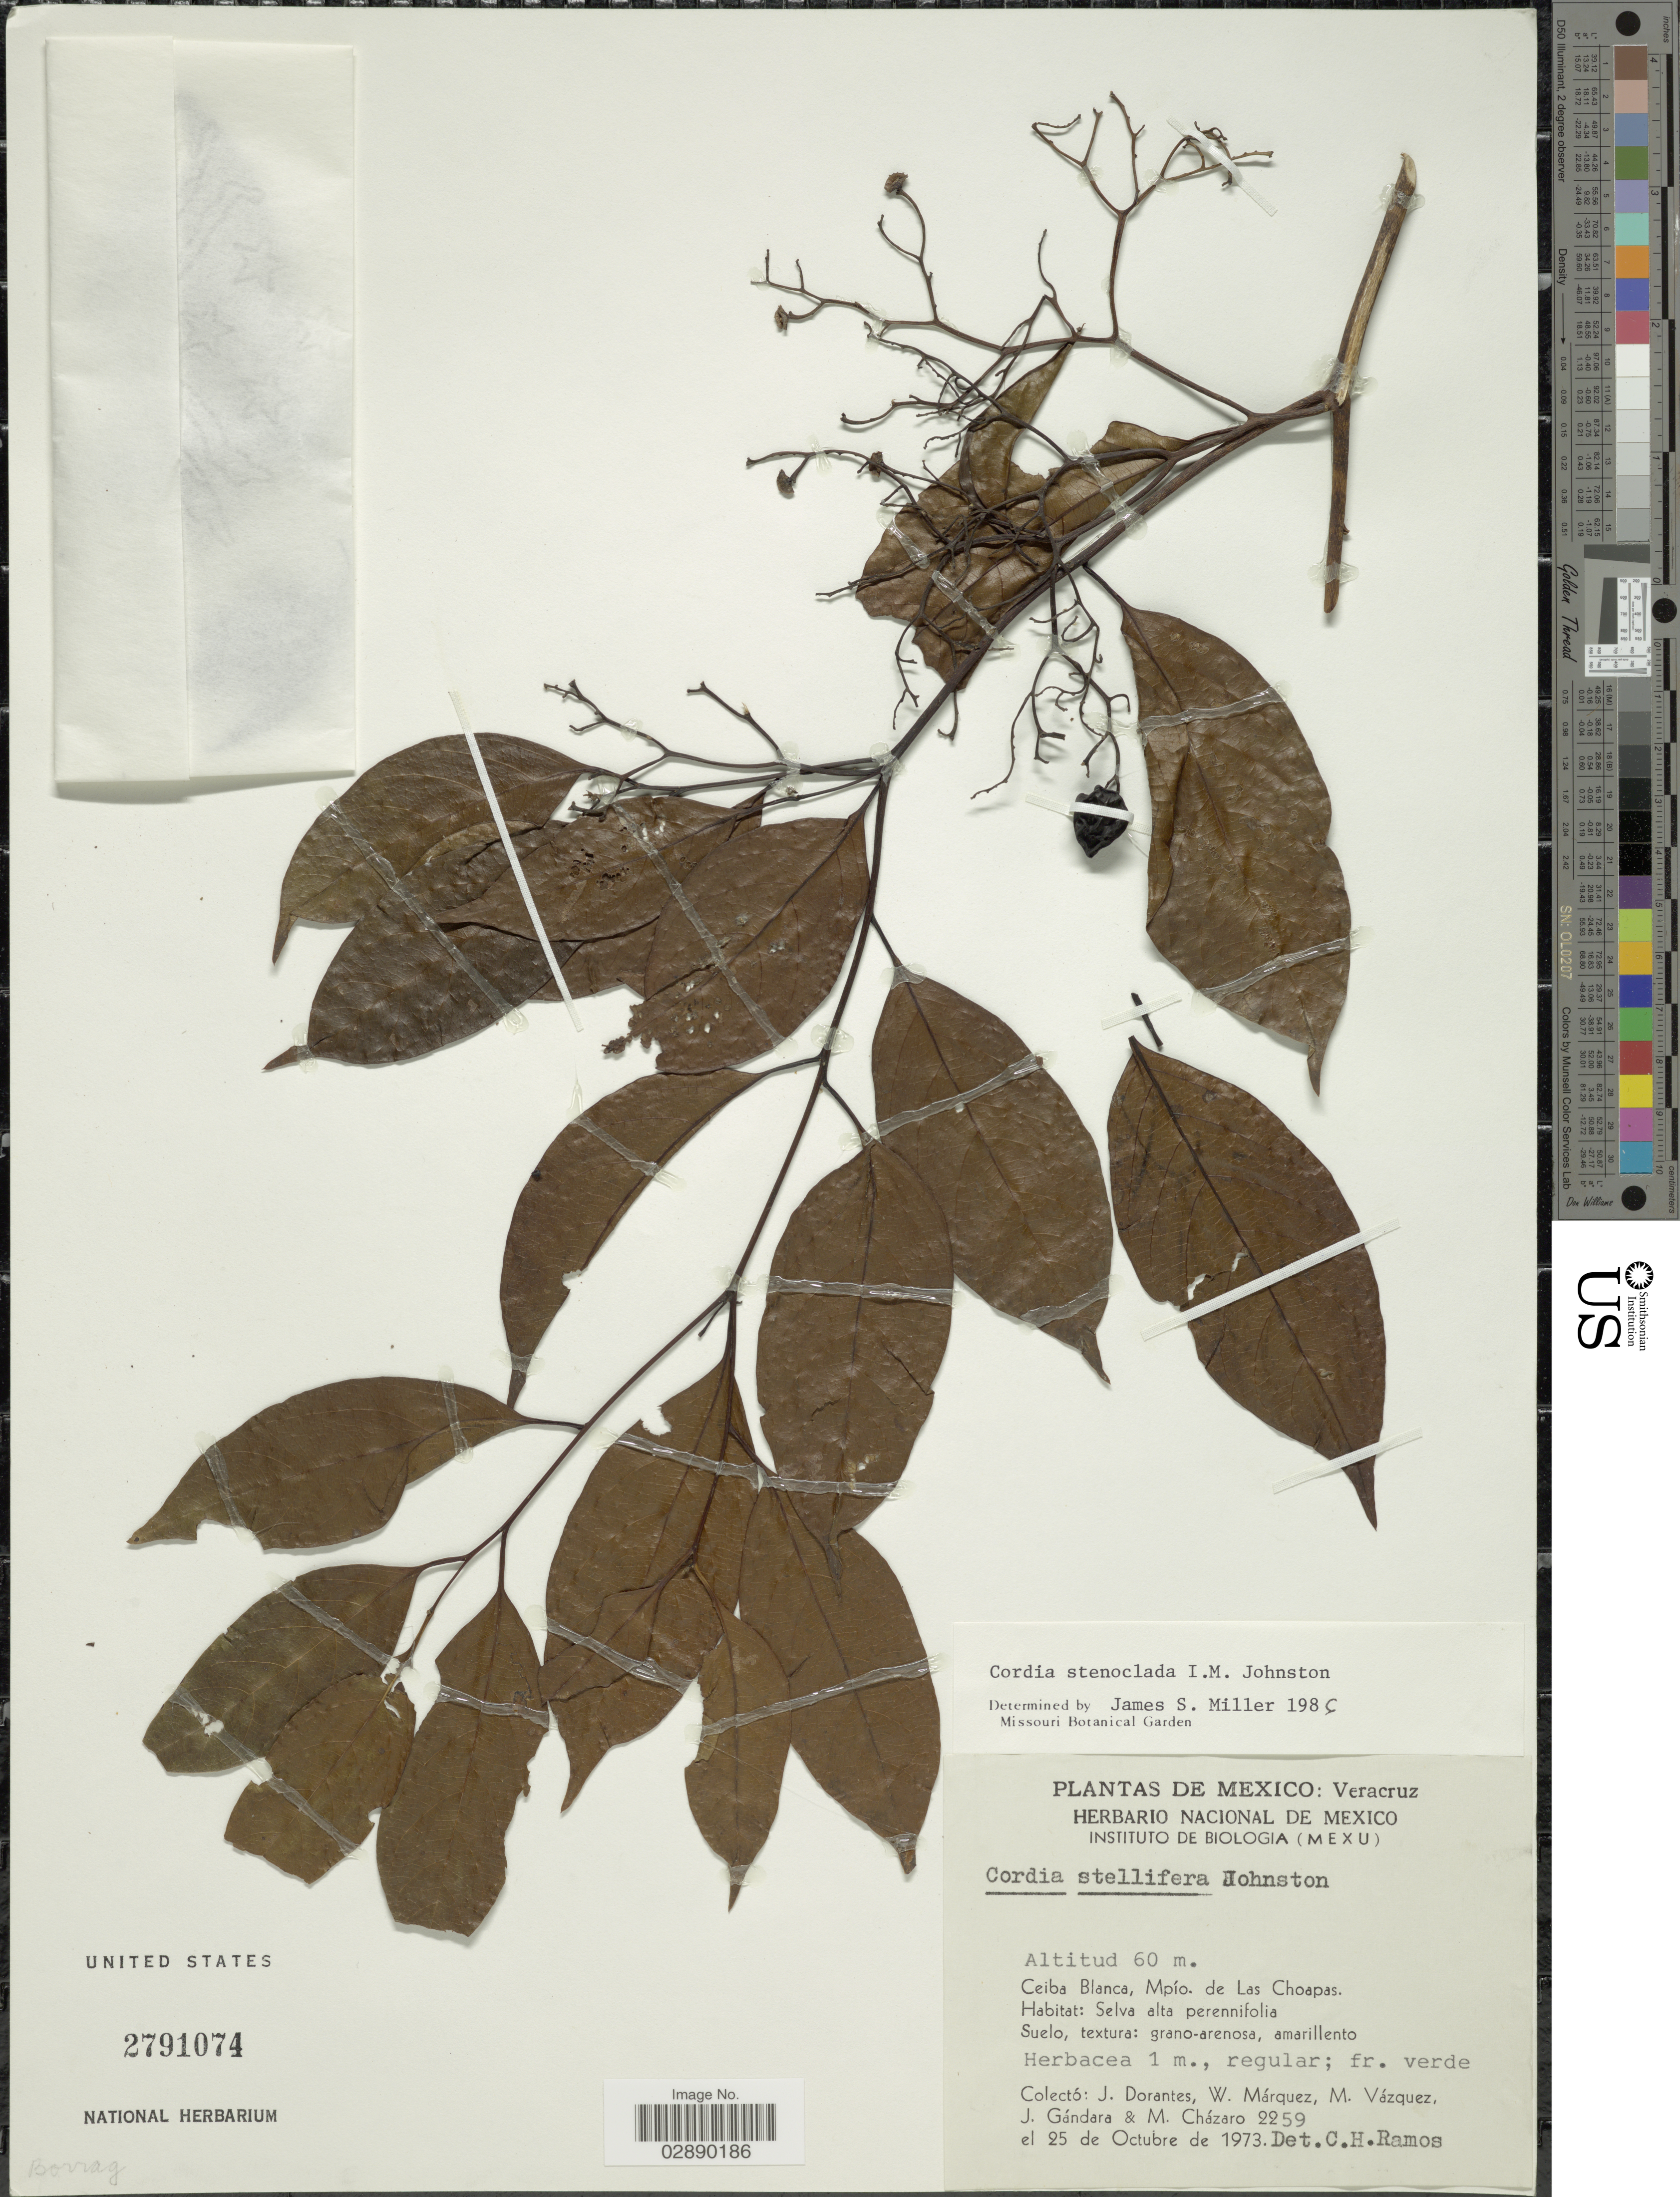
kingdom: Plantae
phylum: Tracheophyta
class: Magnoliopsida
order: Boraginales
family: Cordiaceae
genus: Cordia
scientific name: Cordia stenoclada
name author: I.M. Johnst.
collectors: J. Dorantes, W. Márquez, M. Vázquez, J. Gandara & M. Chazaro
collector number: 2259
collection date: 1973-10-25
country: Mexico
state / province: Veracruz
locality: Veracruz. Ceiba Blanca, Mpío. de Las Choapas.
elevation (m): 60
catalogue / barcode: US 2791074